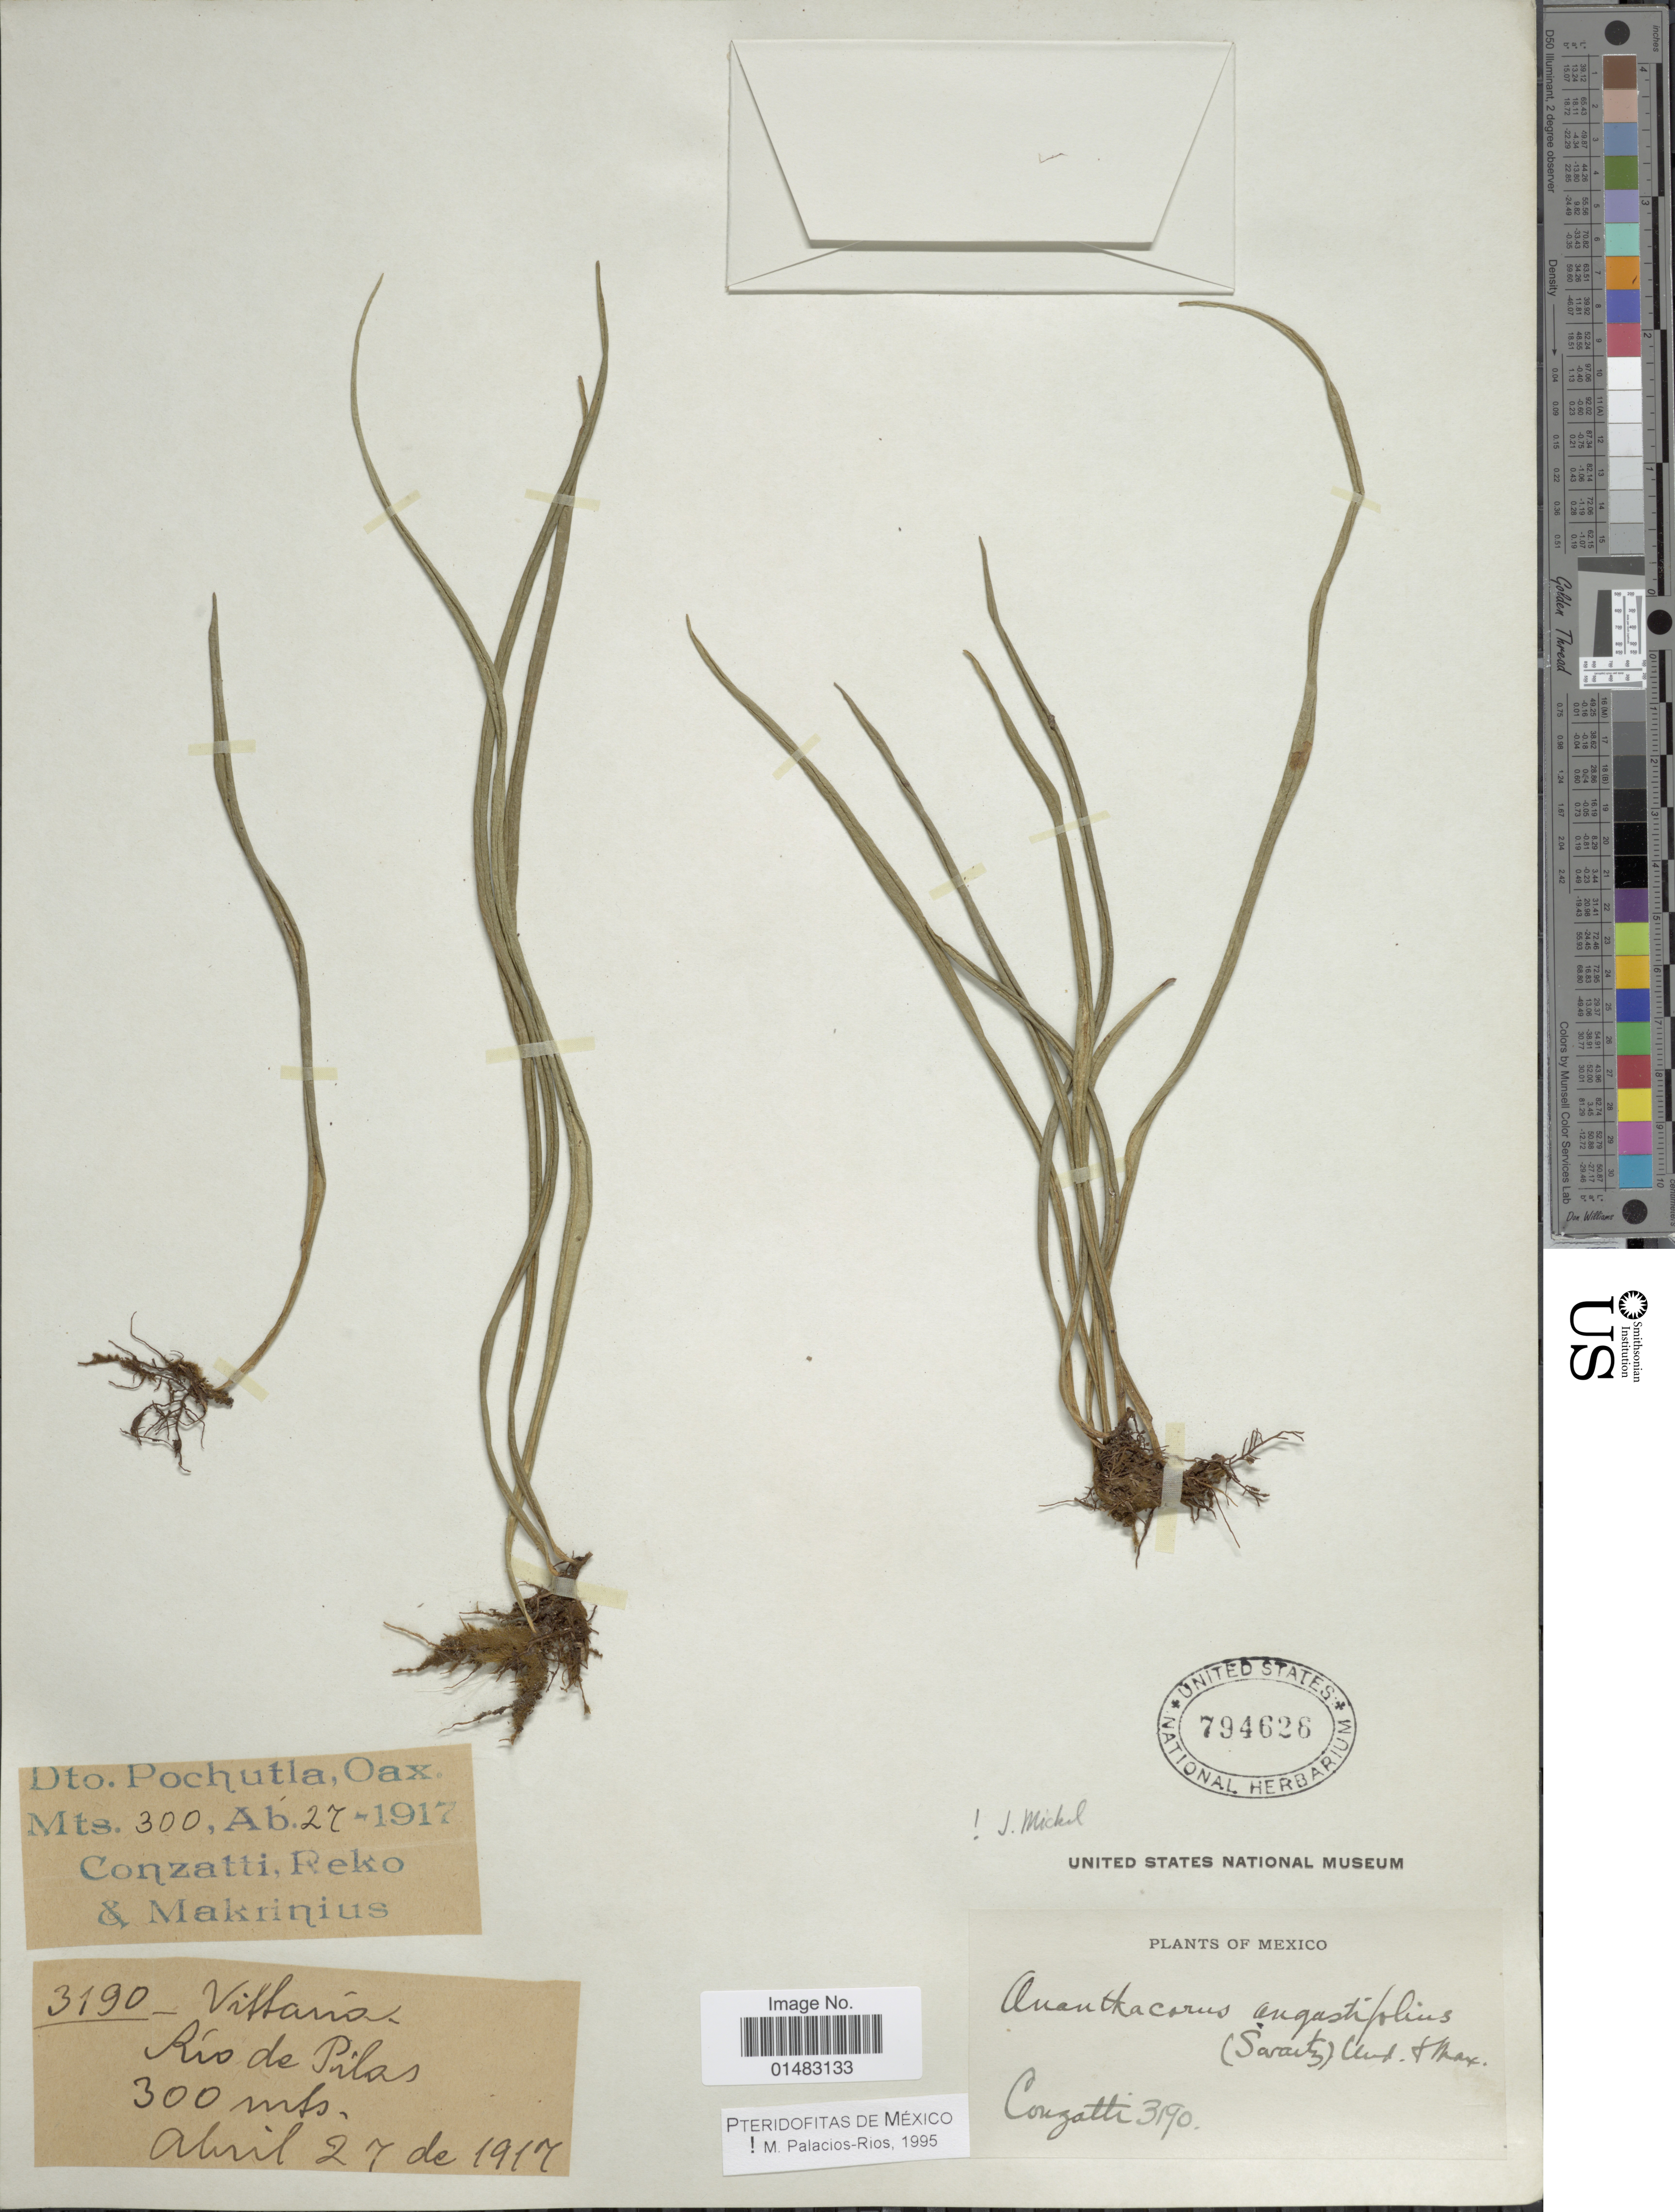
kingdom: Plantae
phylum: Tracheophyta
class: Polypodiopsida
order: Polypodiales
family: Pteridaceae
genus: Ananthacorus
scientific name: Ananthacorus angustifolius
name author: (Sw.) Underw. & Maxon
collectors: R. Conzatti & -. Makrinius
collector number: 3190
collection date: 1917-04-27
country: Mexico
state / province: Oaxaca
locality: Dto. Pochutla,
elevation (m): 300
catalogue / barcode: US 794626